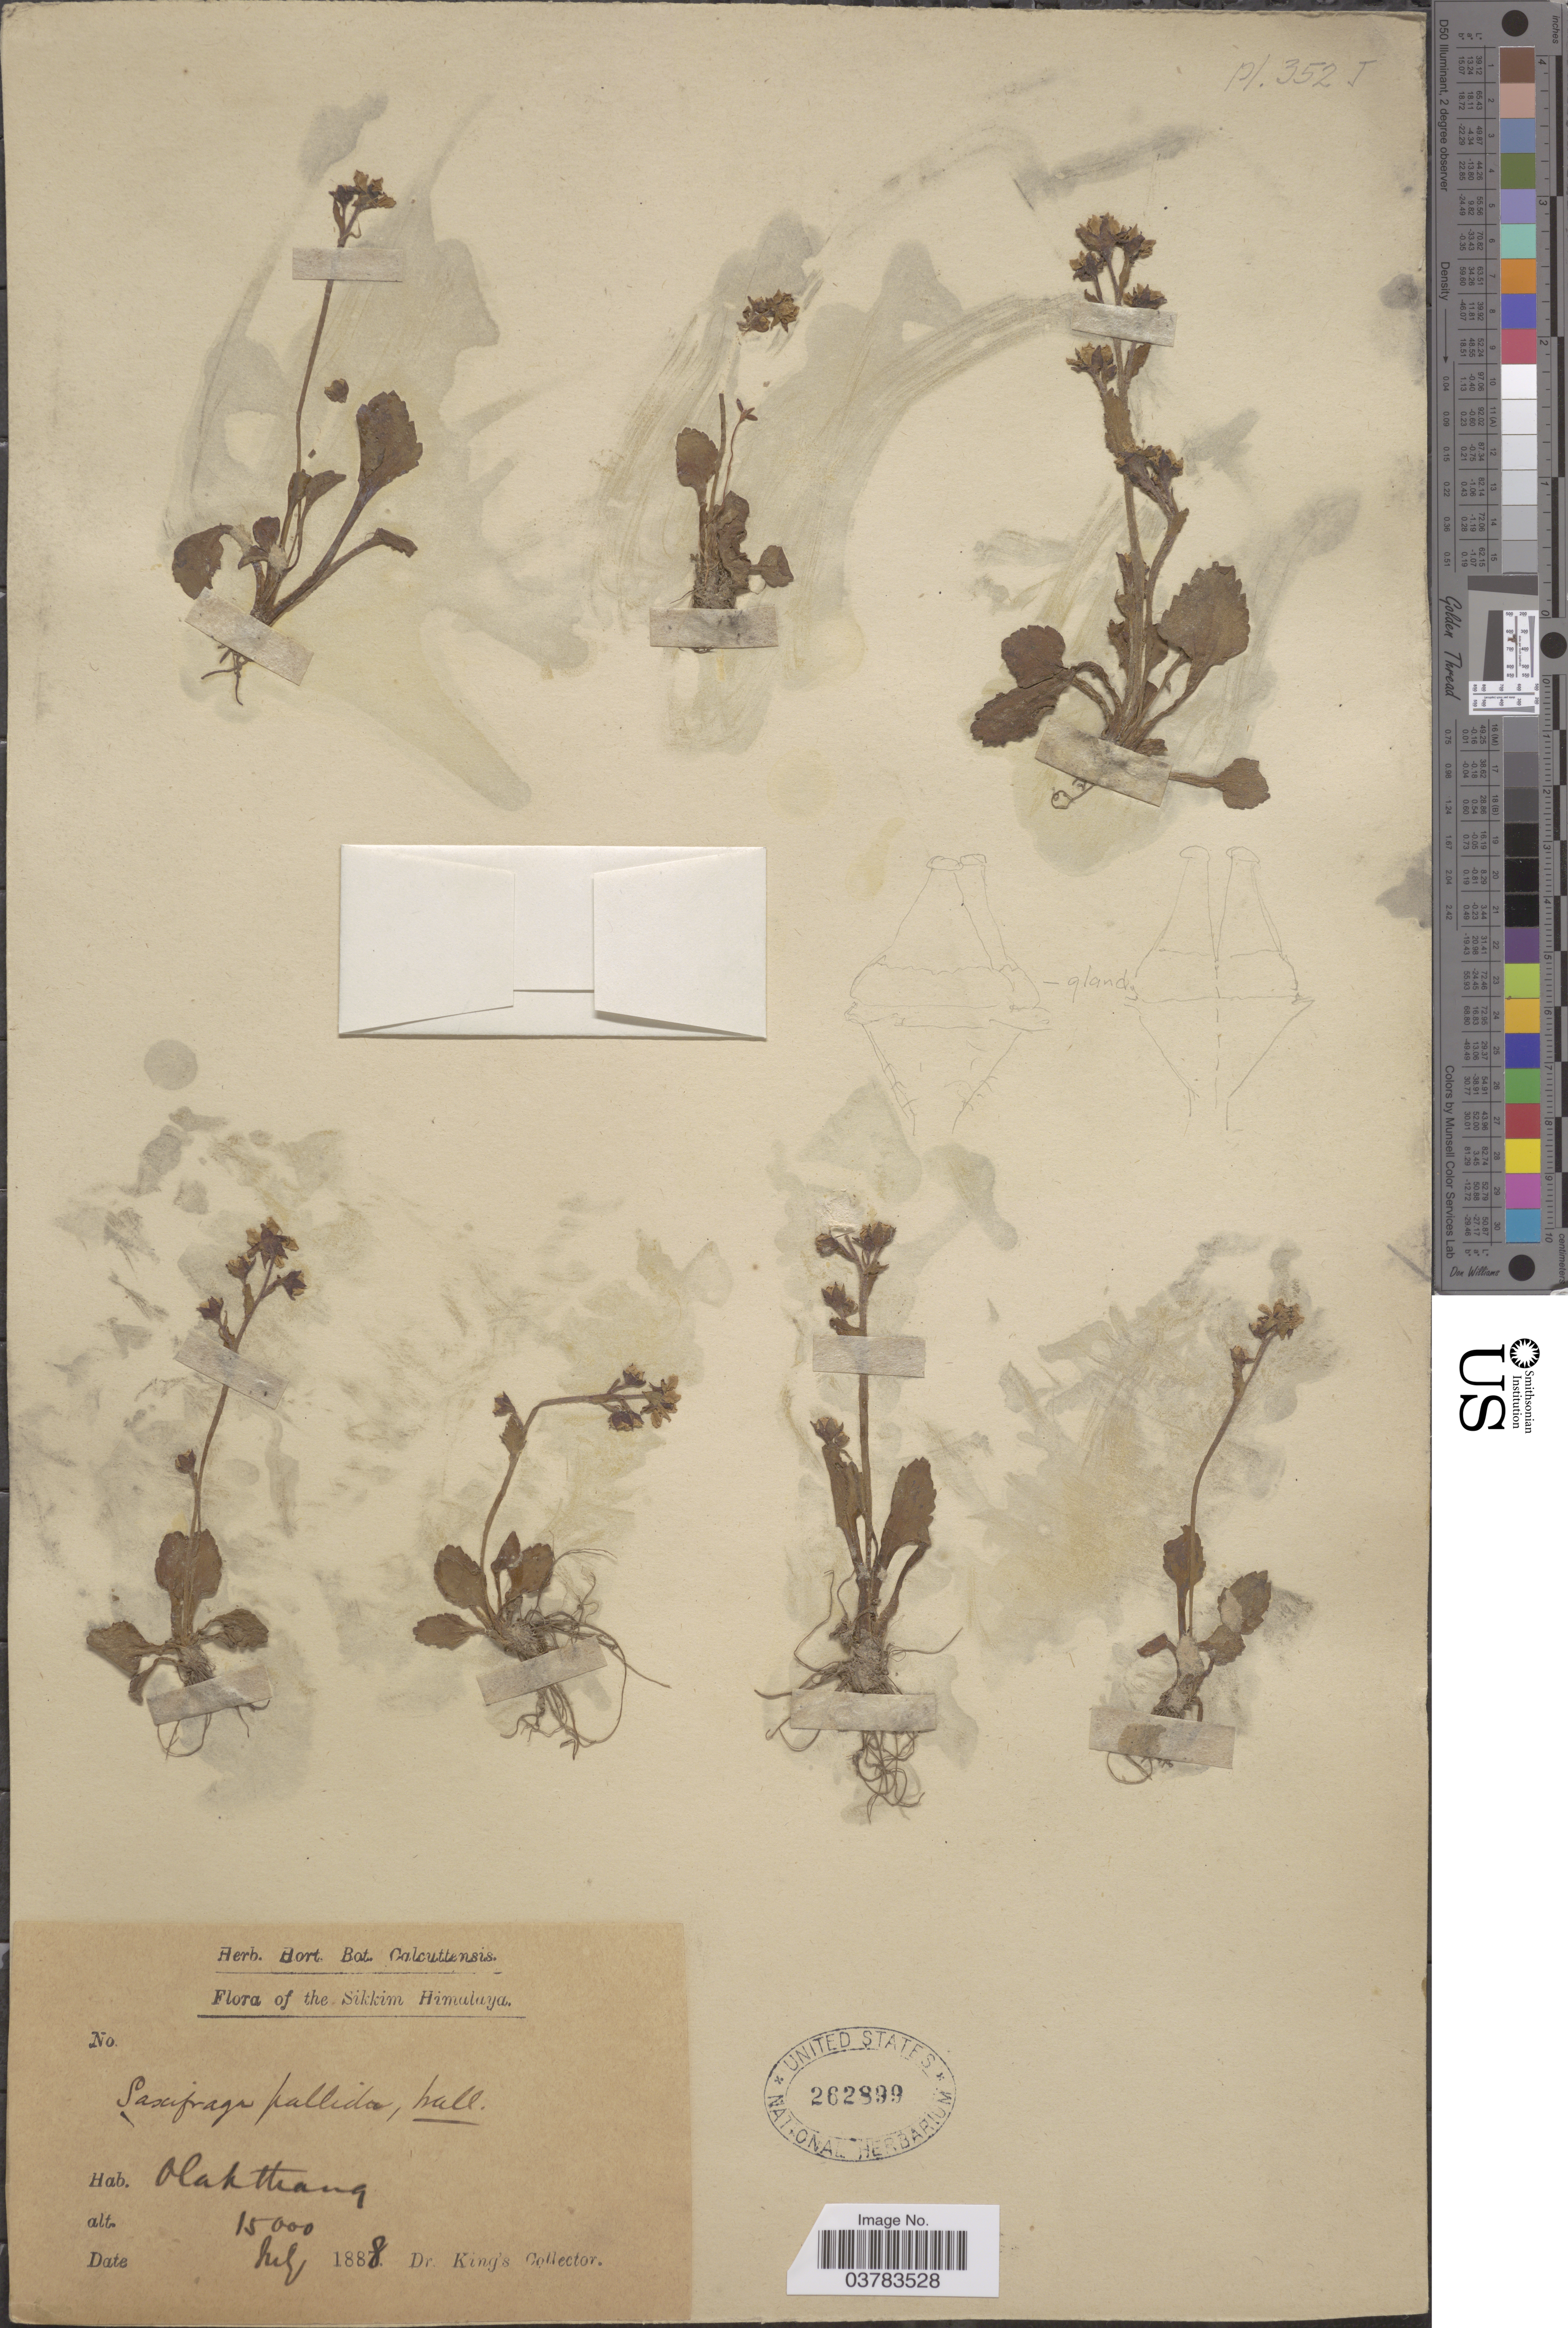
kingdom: Plantae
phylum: Tracheophyta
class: Magnoliopsida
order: Saxifragales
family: Saxifragaceae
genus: Micranthes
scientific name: Micranthes pallida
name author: (Wall. ex Ser.) Losinsk.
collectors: G. King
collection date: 1888-07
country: India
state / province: Sikkim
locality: Sikkim Himalaya. Olakthang.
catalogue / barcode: US 262899